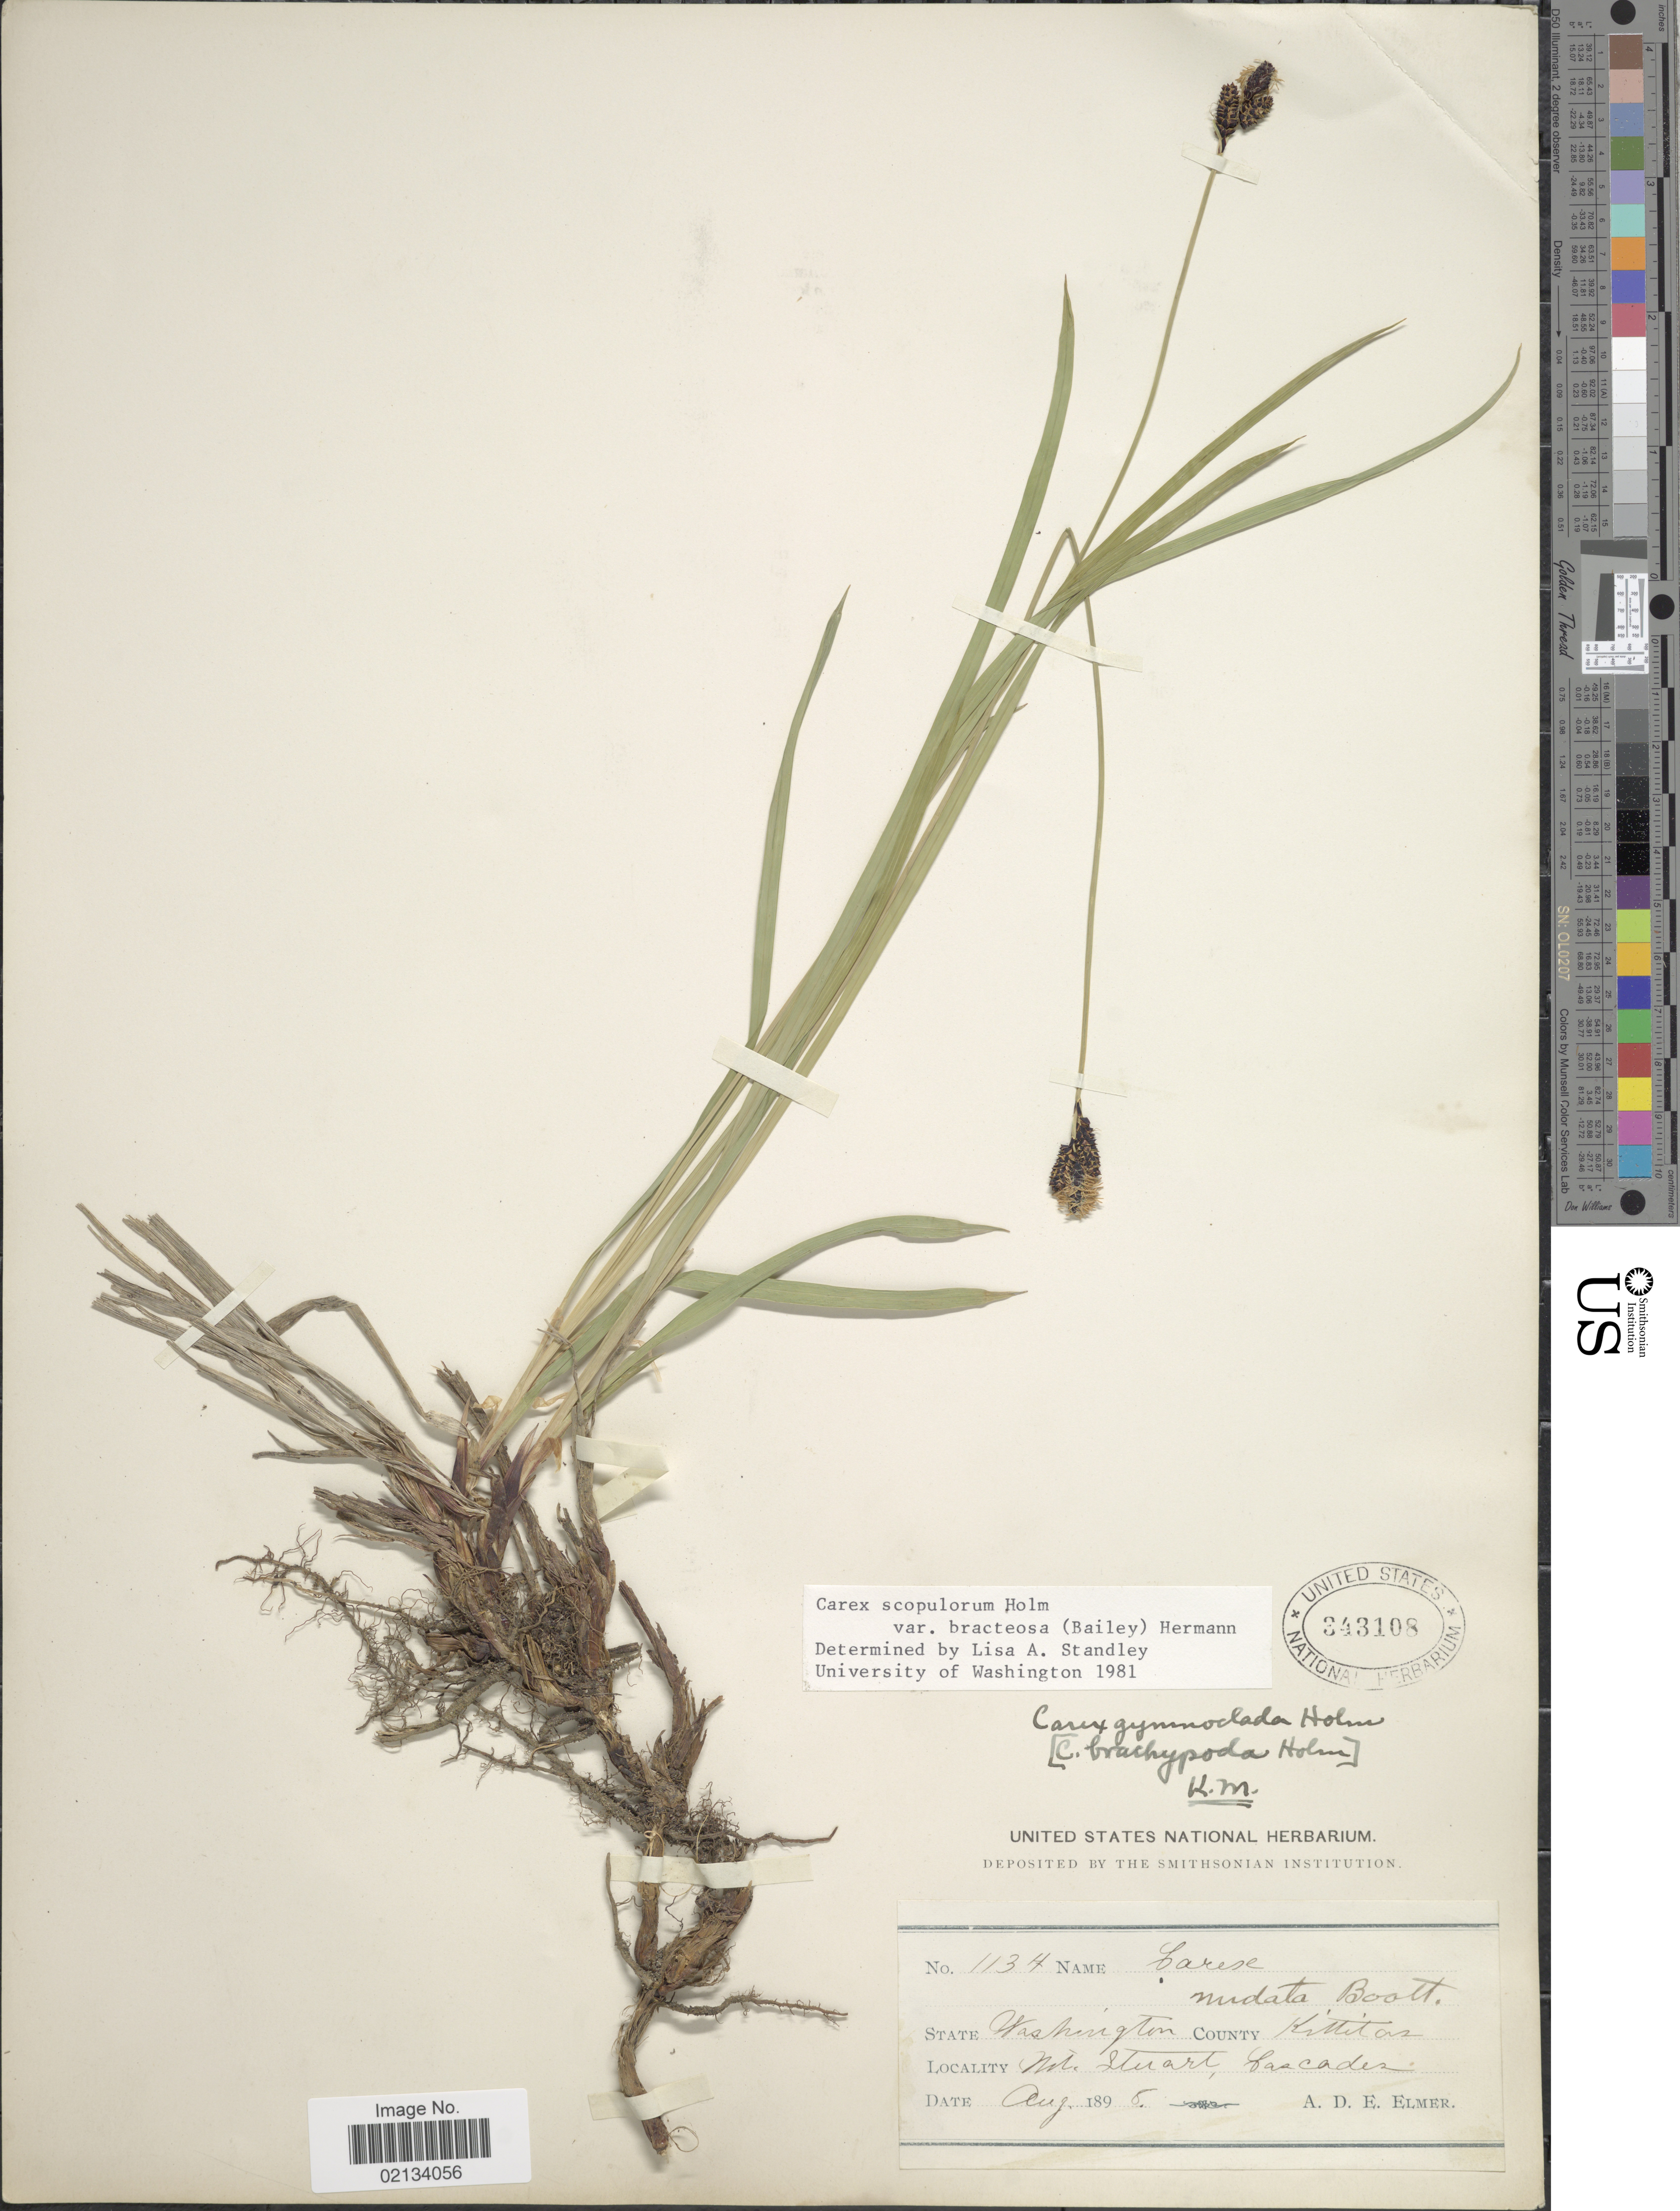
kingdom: Plantae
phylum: Tracheophyta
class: Liliopsida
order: Poales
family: Cyperaceae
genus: Carex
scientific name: Carex scopulorum var. bracteosa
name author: (L.H. Bailey) F.J. Herm.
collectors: A. D. E. Elmer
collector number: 1134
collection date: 1896-08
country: United States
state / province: Washington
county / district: Kittitas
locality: County Kittitas, Mt. Stuart, Cascades.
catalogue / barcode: US 343108